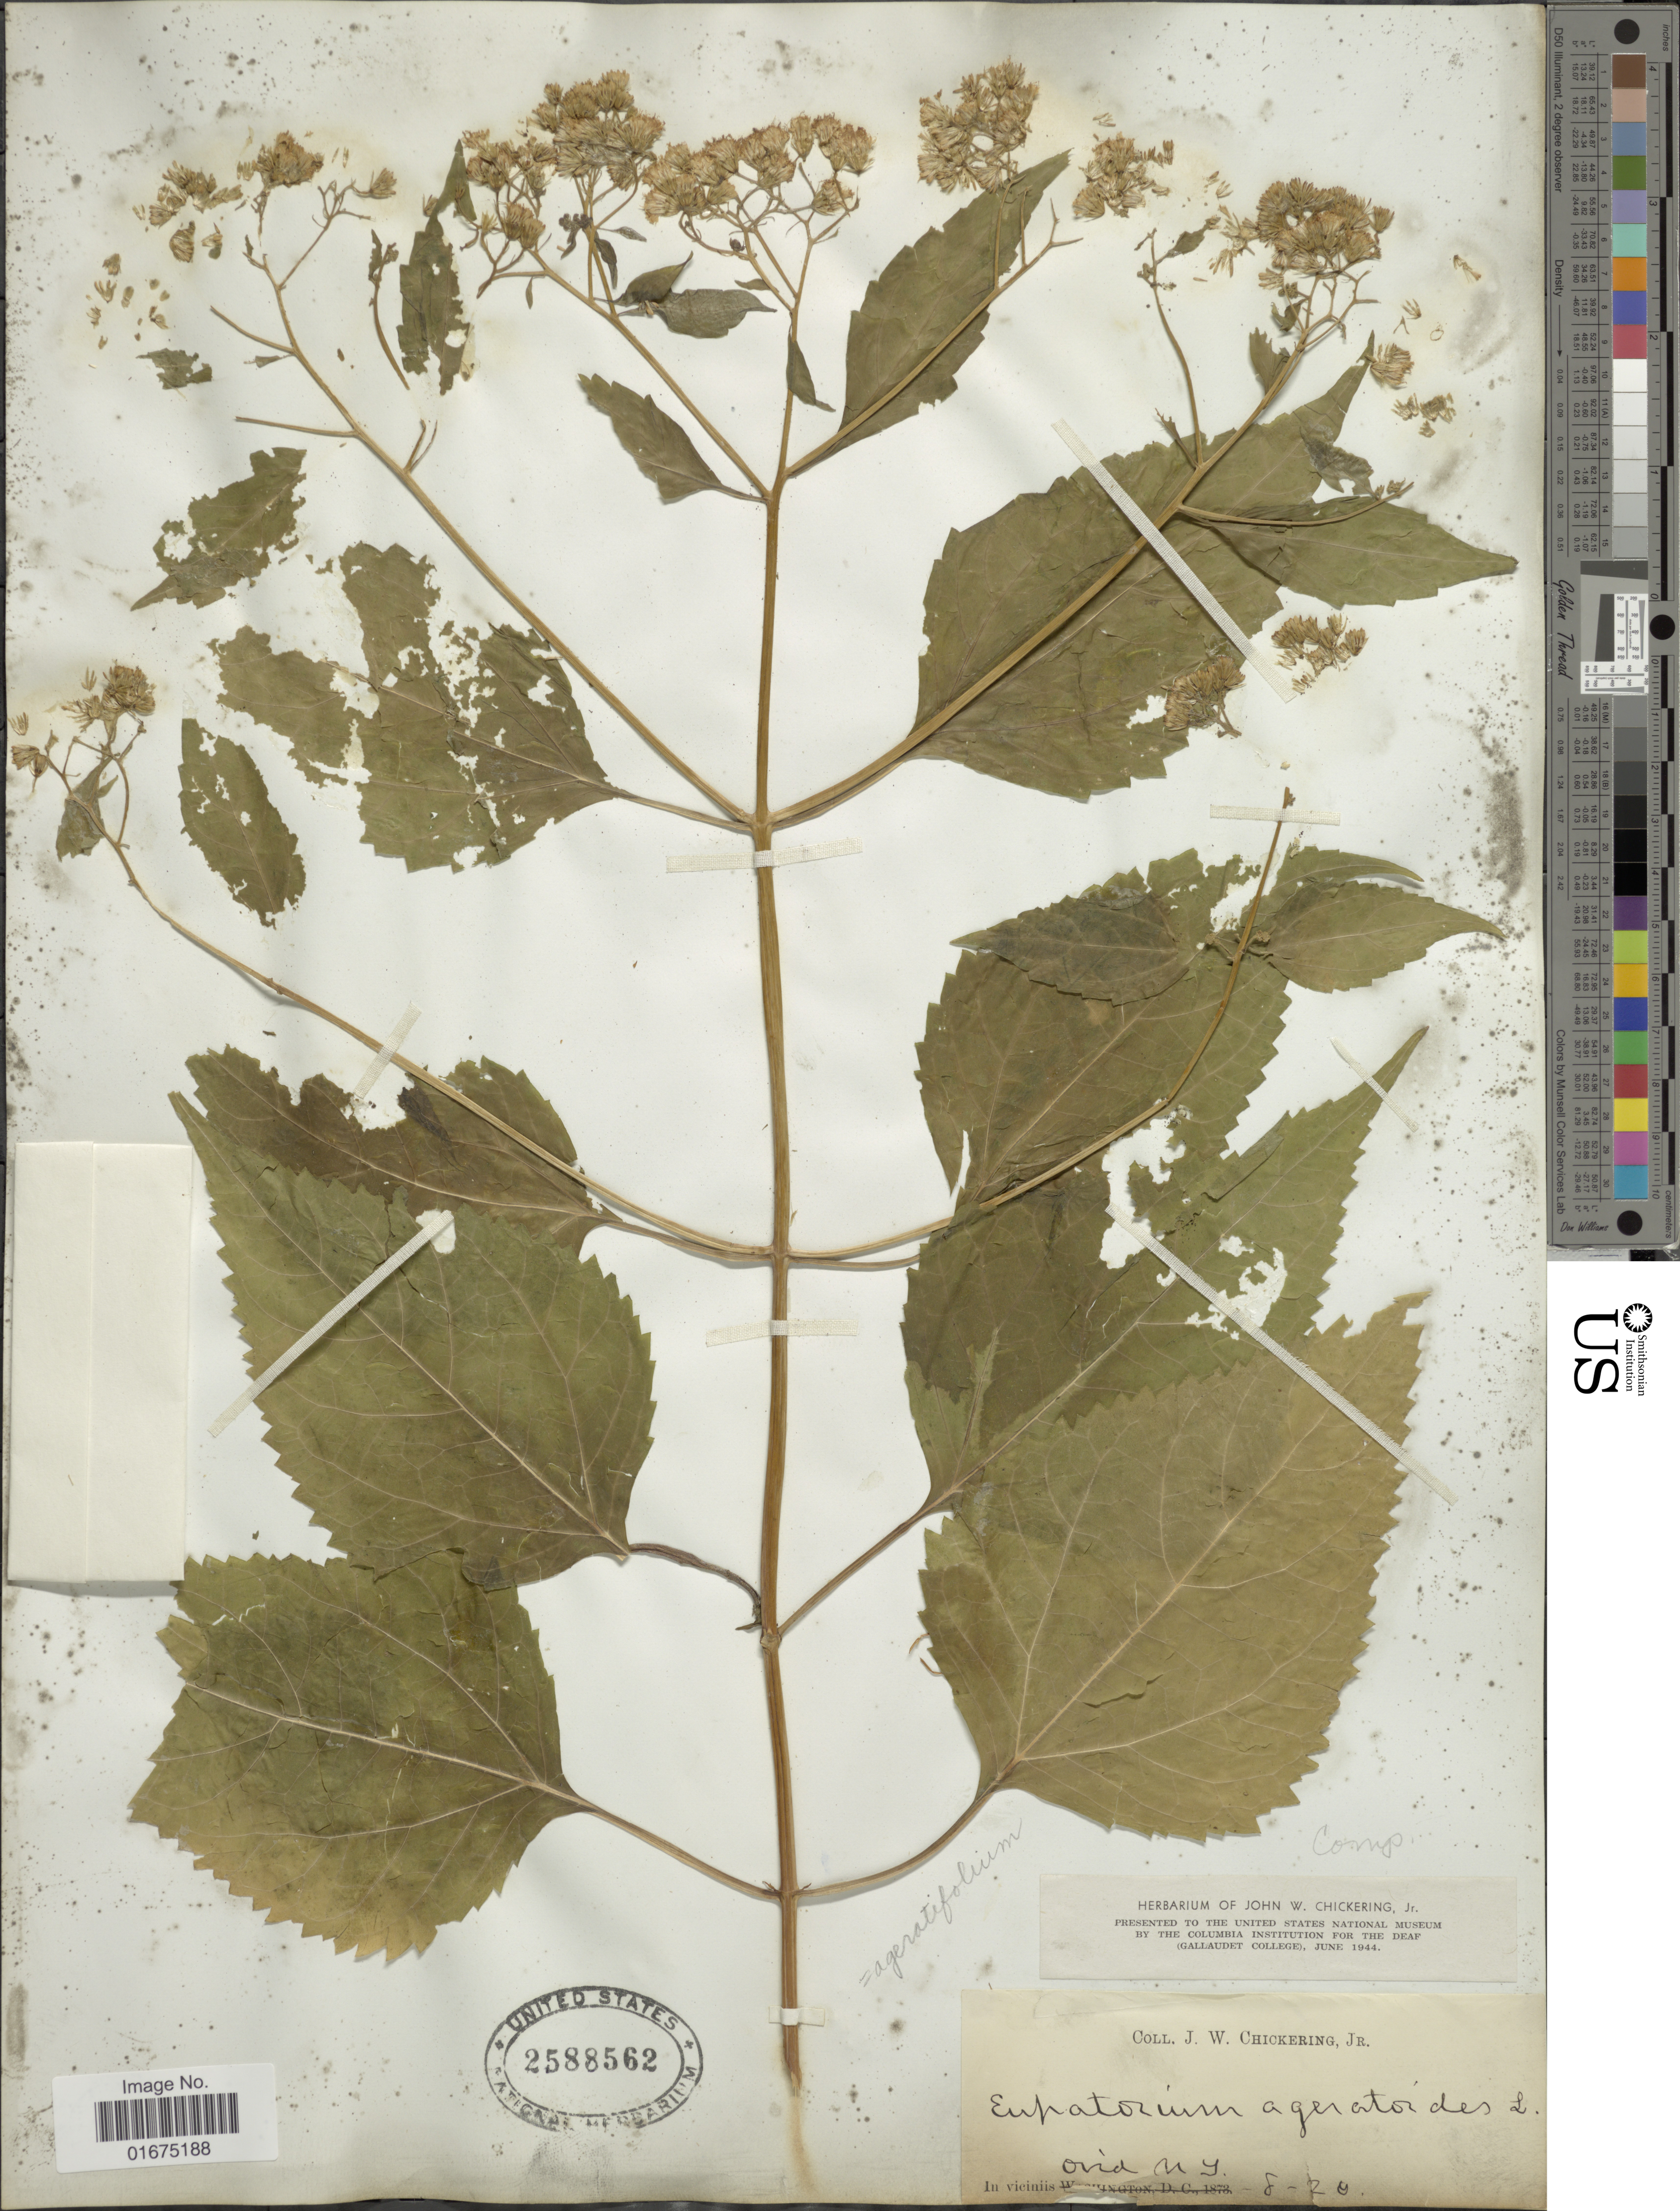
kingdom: Plantae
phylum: Tracheophyta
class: Magnoliopsida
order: Asterales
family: Asteraceae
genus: Ageratina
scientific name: Ageratina havanensis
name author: (Kunth) R.M. King & H. Rob.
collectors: J. W. Chickering Jr.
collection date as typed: Transcribed d/m/y: /8/20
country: United States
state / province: New York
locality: In viciniis Ovid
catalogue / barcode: US 2588562